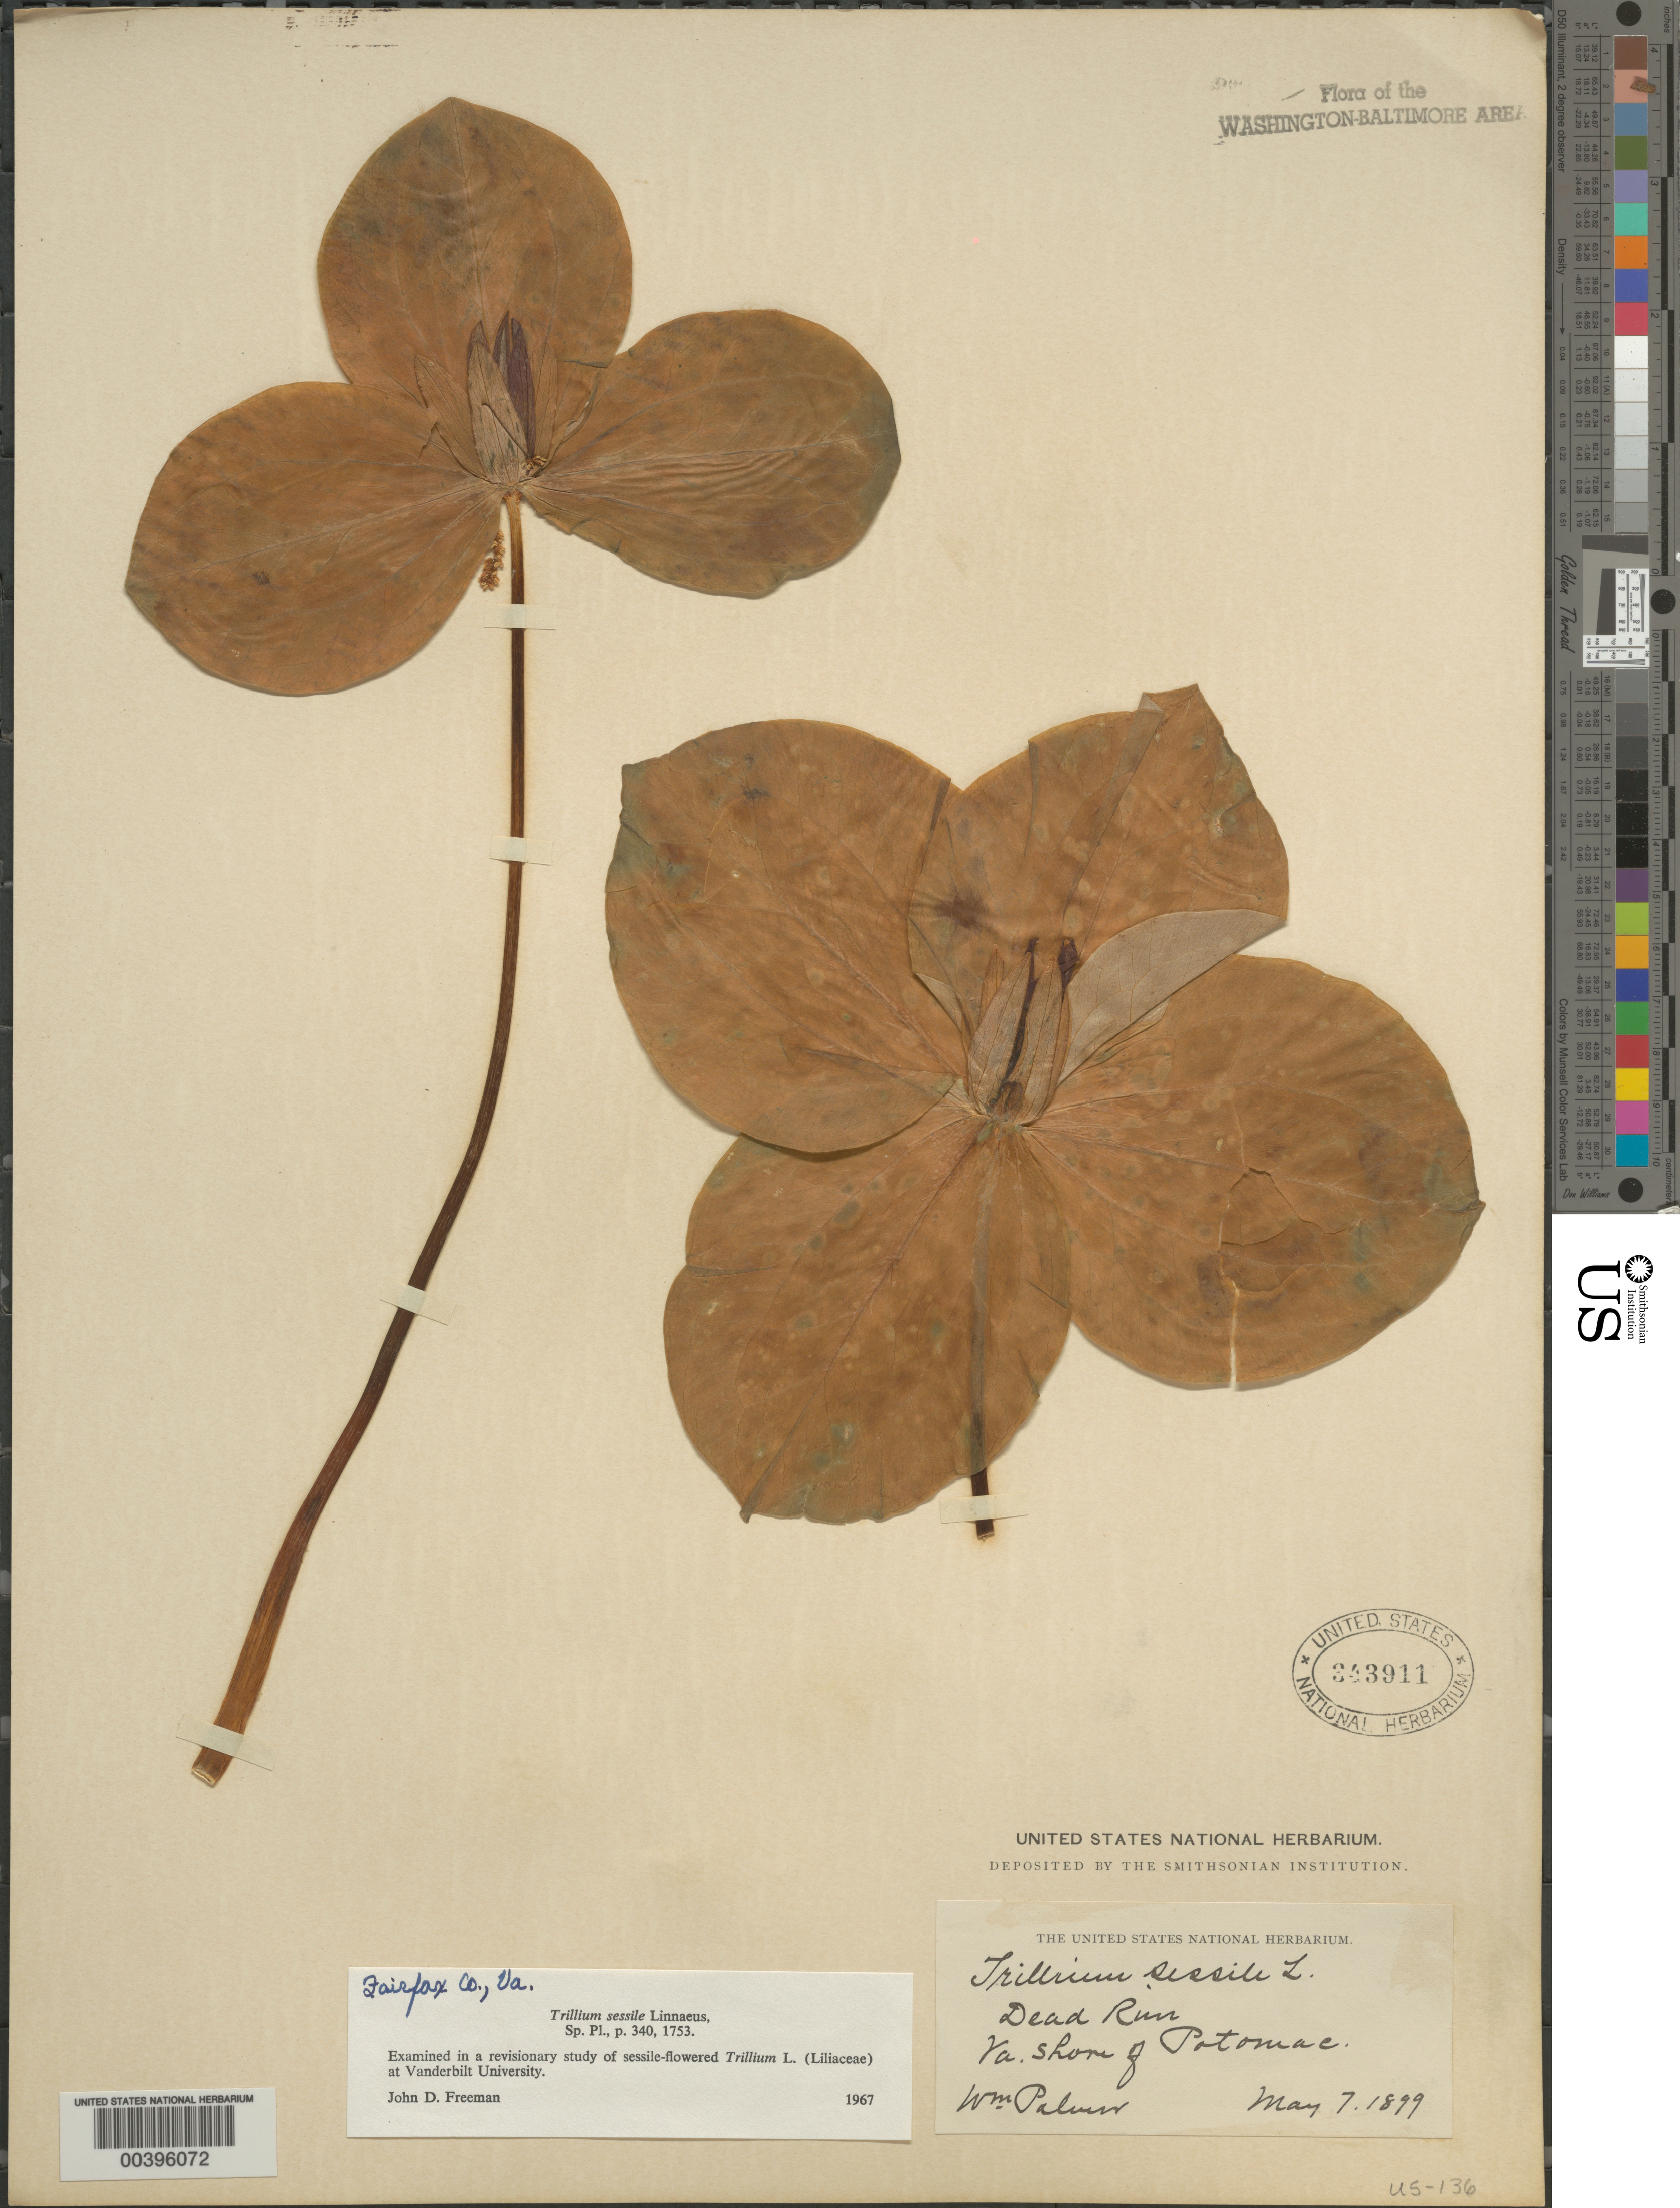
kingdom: Plantae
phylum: Tracheophyta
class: Liliopsida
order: Liliales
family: Melanthiaceae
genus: Trillium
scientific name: Trillium sessile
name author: L.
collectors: W. Palmer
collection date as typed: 07 May 1899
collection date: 1899-05-07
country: United States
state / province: Virginia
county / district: Fairfax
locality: Dead Run area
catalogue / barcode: US 343911